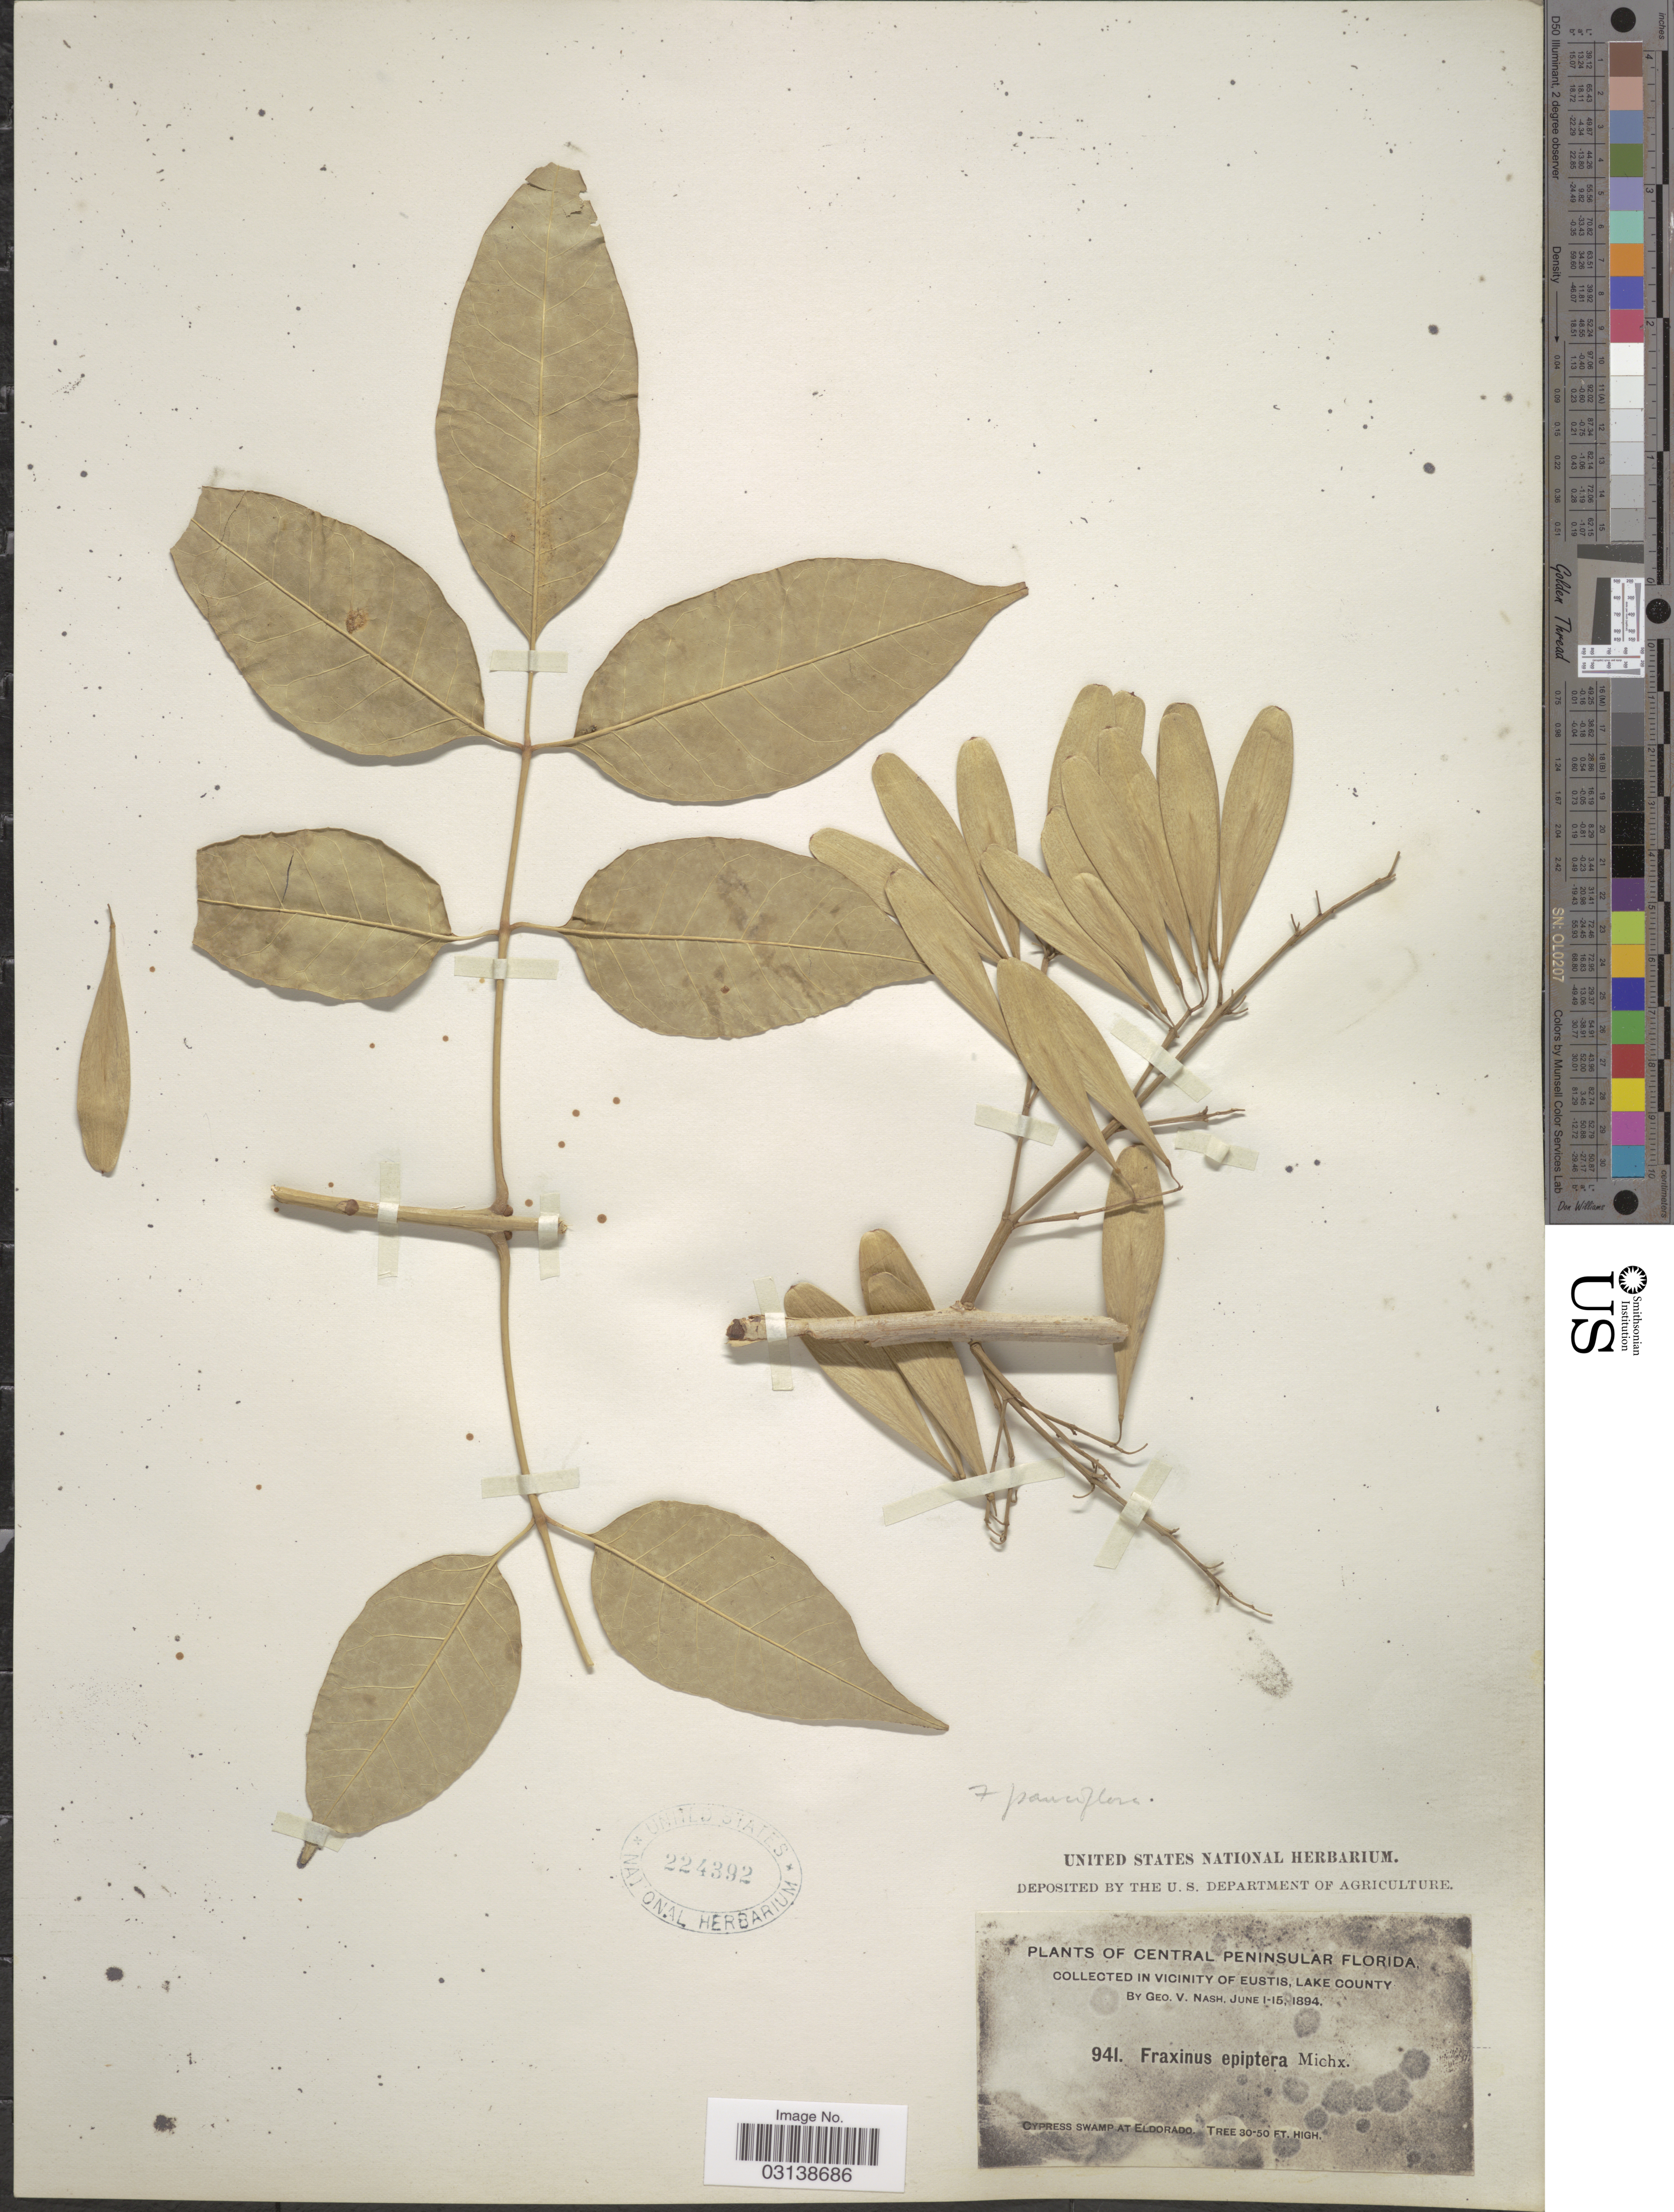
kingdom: Plantae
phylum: Tracheophyta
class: Magnoliopsida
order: Lamiales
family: Oleaceae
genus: Fraxinus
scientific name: Fraxinus caroliniana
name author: Mill.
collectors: G. V. Nash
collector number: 941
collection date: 1894-06-01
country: United States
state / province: Florida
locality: Central Peninsular Florida. In vicinity of Eustis, Lake County. Cypress swamp at Eldorado.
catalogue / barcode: US 224392